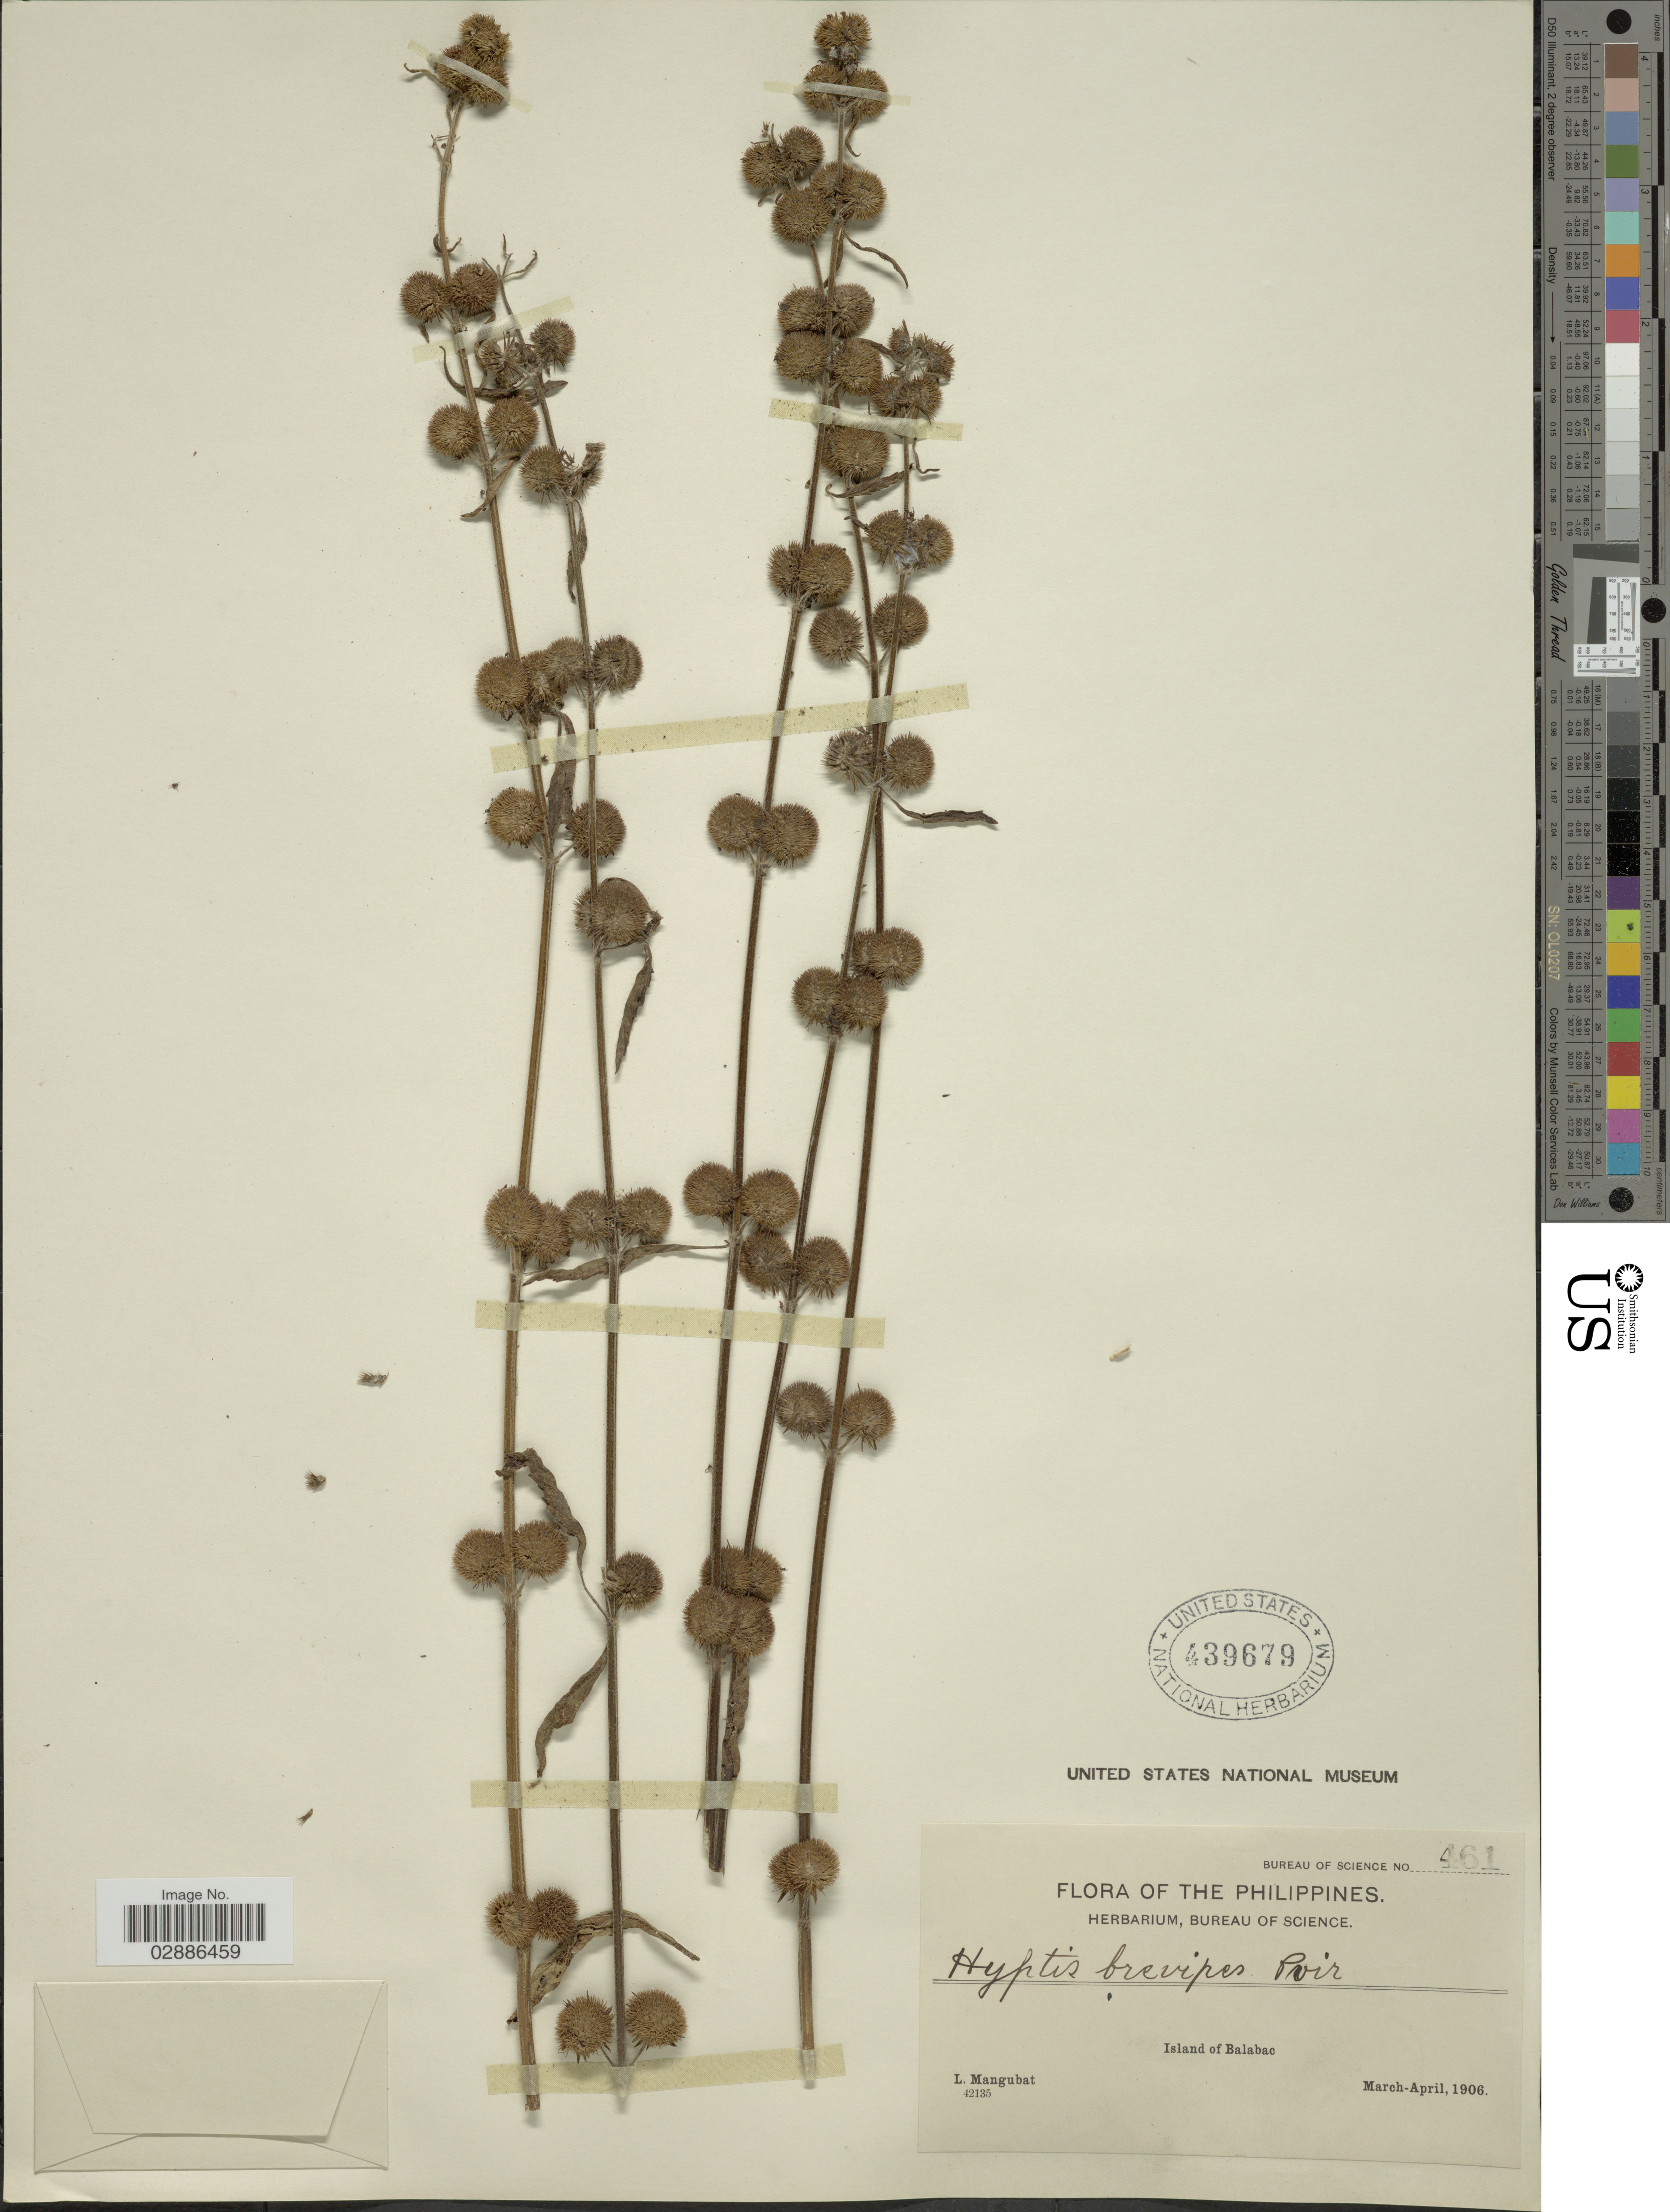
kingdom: Plantae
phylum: Tracheophyta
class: Magnoliopsida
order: Lamiales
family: Lamiaceae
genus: Hyptis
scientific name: Hyptis sp.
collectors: L. Mangubat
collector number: Bureau of Science 461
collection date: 1906-03/1906-04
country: Philippines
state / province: Mimaropa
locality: Island of Balabac.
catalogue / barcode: US 439679